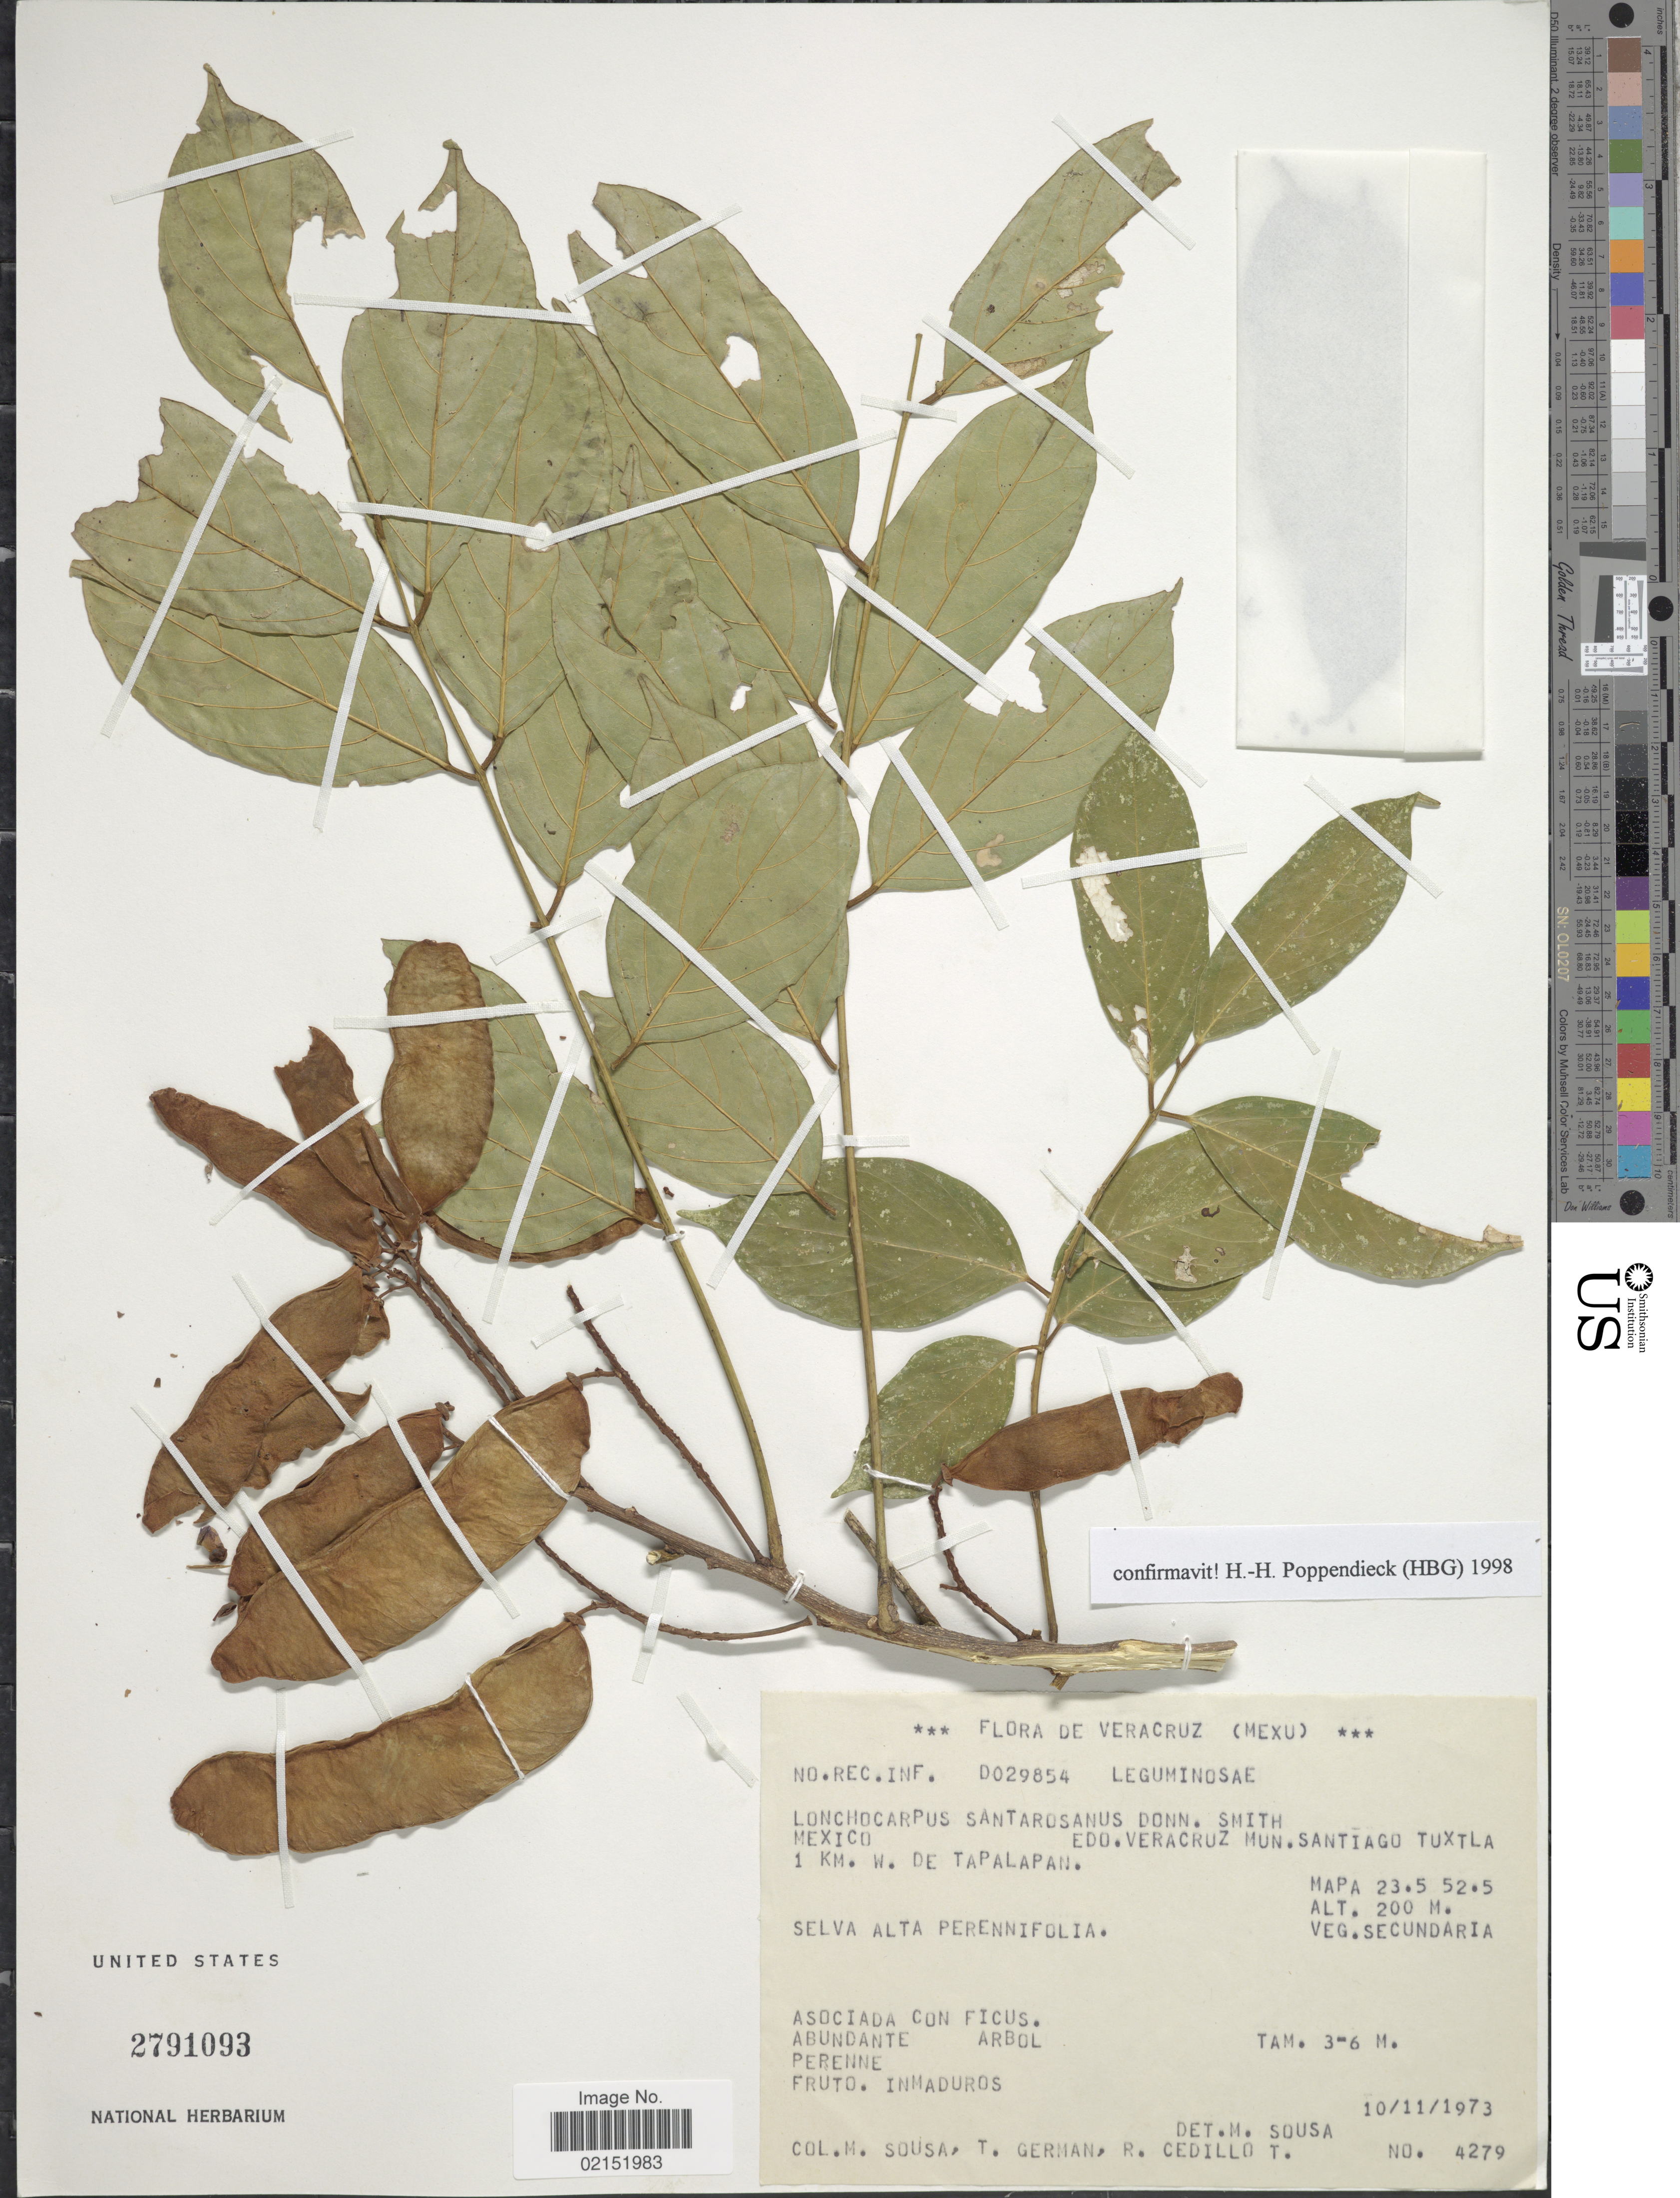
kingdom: Plantae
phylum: Tracheophyta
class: Magnoliopsida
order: Fabales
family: Fabaceae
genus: Lonchocarpus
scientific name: Lonchocarpus santarosanus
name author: Donn. Sm.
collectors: M. Sousa, German, T. & R. CedilloT.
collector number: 4279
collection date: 1973-11-10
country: Mexico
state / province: Veracruz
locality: Santiago Tuxtla, 1 km. w. de Tapalapan, Mapa 23.5 52.5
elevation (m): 200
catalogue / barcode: US 2791093